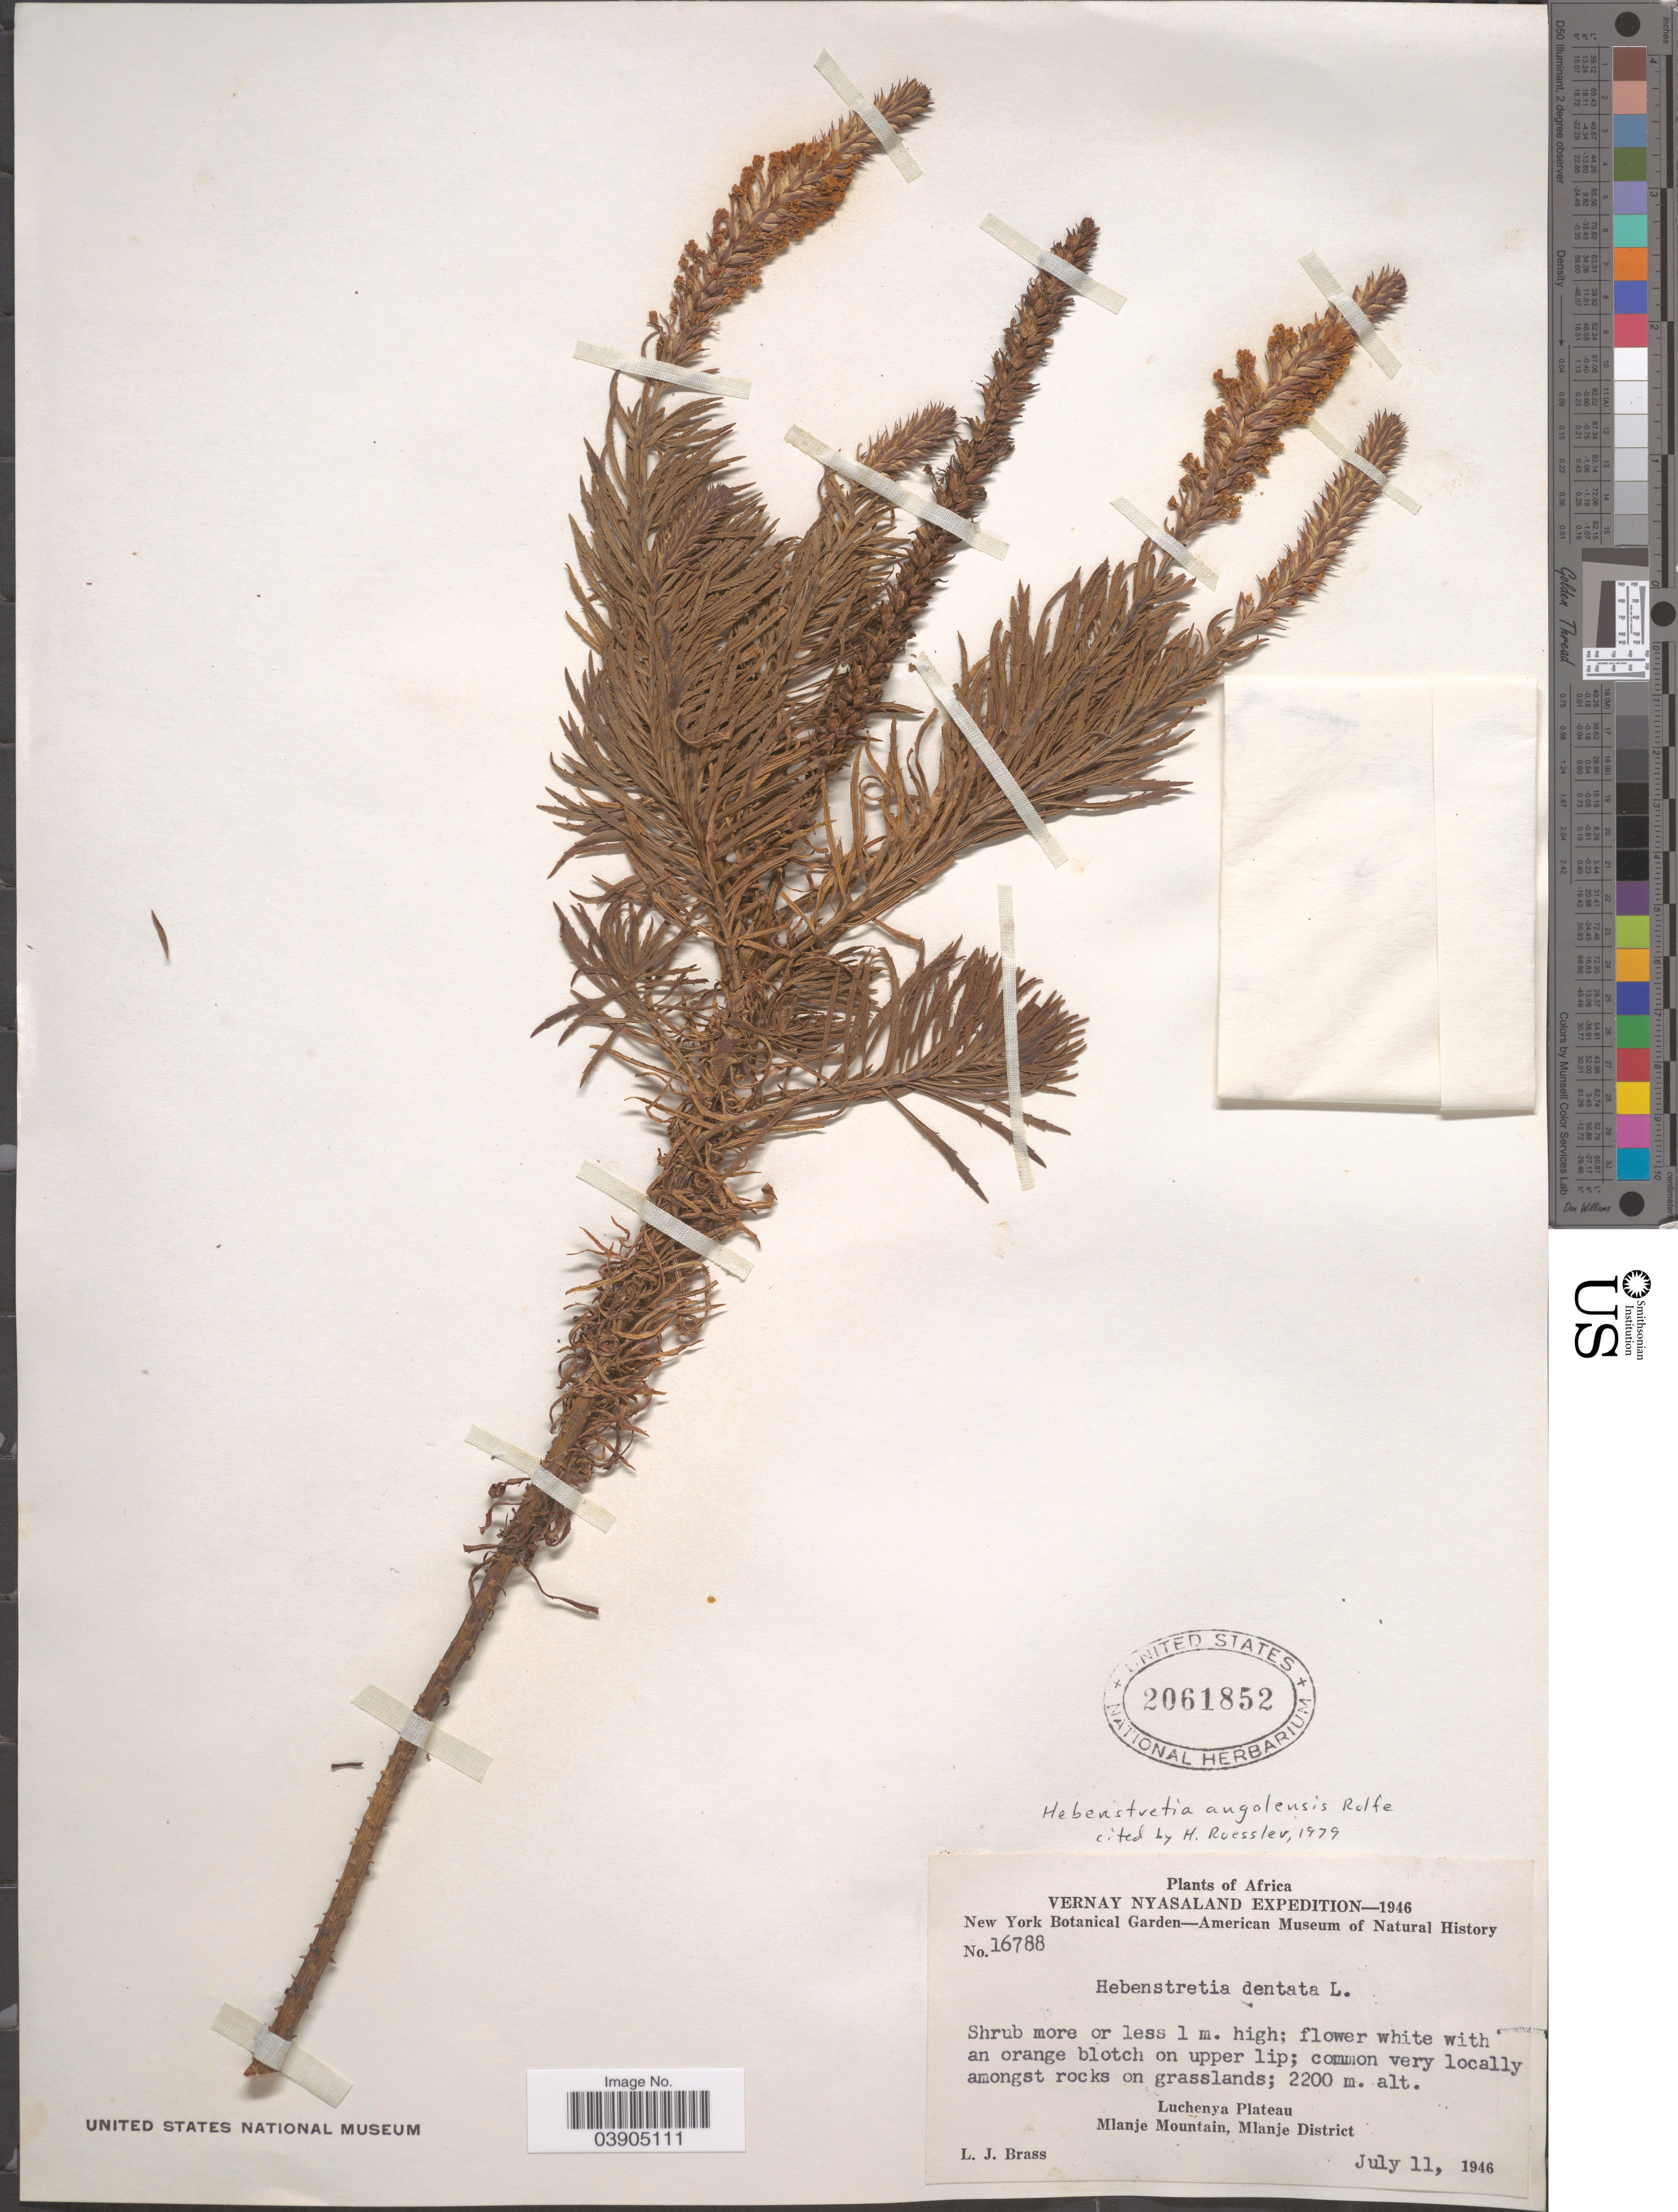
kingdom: Plantae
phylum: Tracheophyta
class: Magnoliopsida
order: Lamiales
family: Scrophulariaceae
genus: Hebenstretia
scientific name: Hebenstretia angolensis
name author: Rolfe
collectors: L. J. Brass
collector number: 16788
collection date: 1946-07-11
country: Malawi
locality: Vernay Nyasaland. Luchenya Plateau Mlanje Mountain, Mlanje District.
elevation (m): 2200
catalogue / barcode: US 2061852